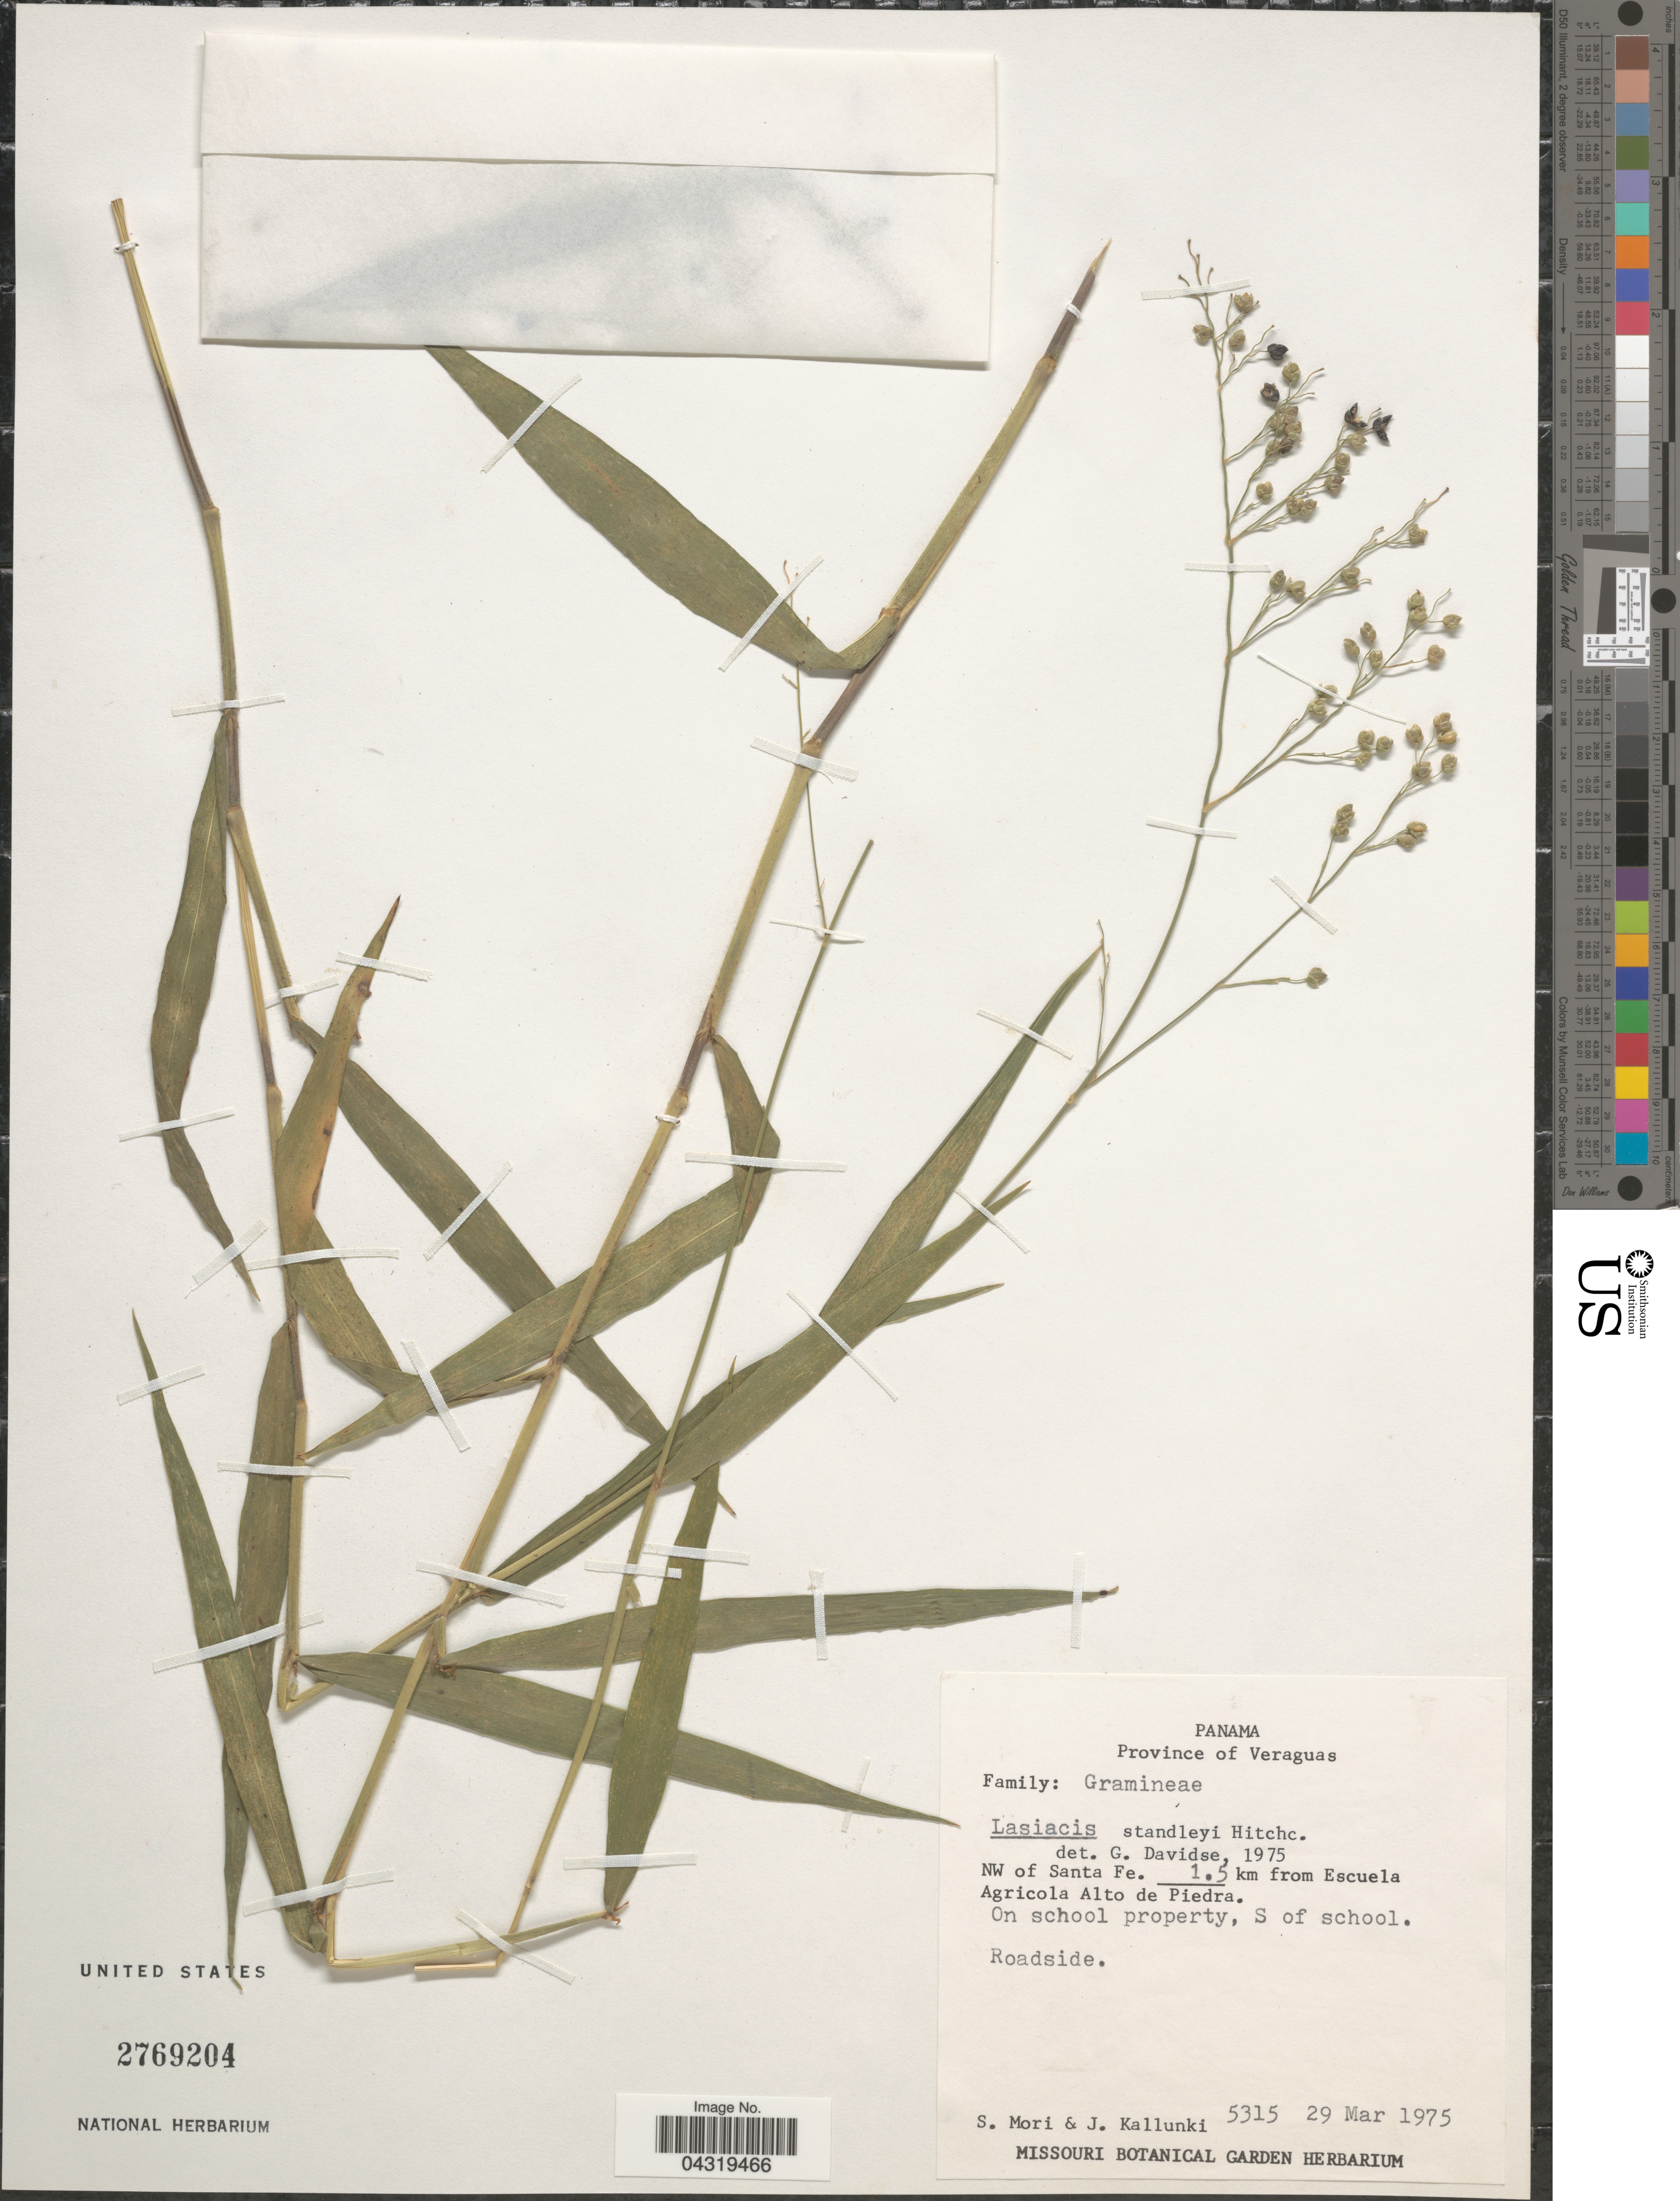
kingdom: Plantae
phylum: Tracheophyta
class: Liliopsida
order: Poales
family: Poaceae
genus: Lasiacis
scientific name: Lasiacis standleyi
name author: Hitchc.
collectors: S. Mori & J. Kallunki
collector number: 5315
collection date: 1975-03-29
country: Panama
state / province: Veraguas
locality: NW of Santa Fe. 1.5 km from Escuela Agricola Alto de Piedra. On school property, S of school.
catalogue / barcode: US 2769204